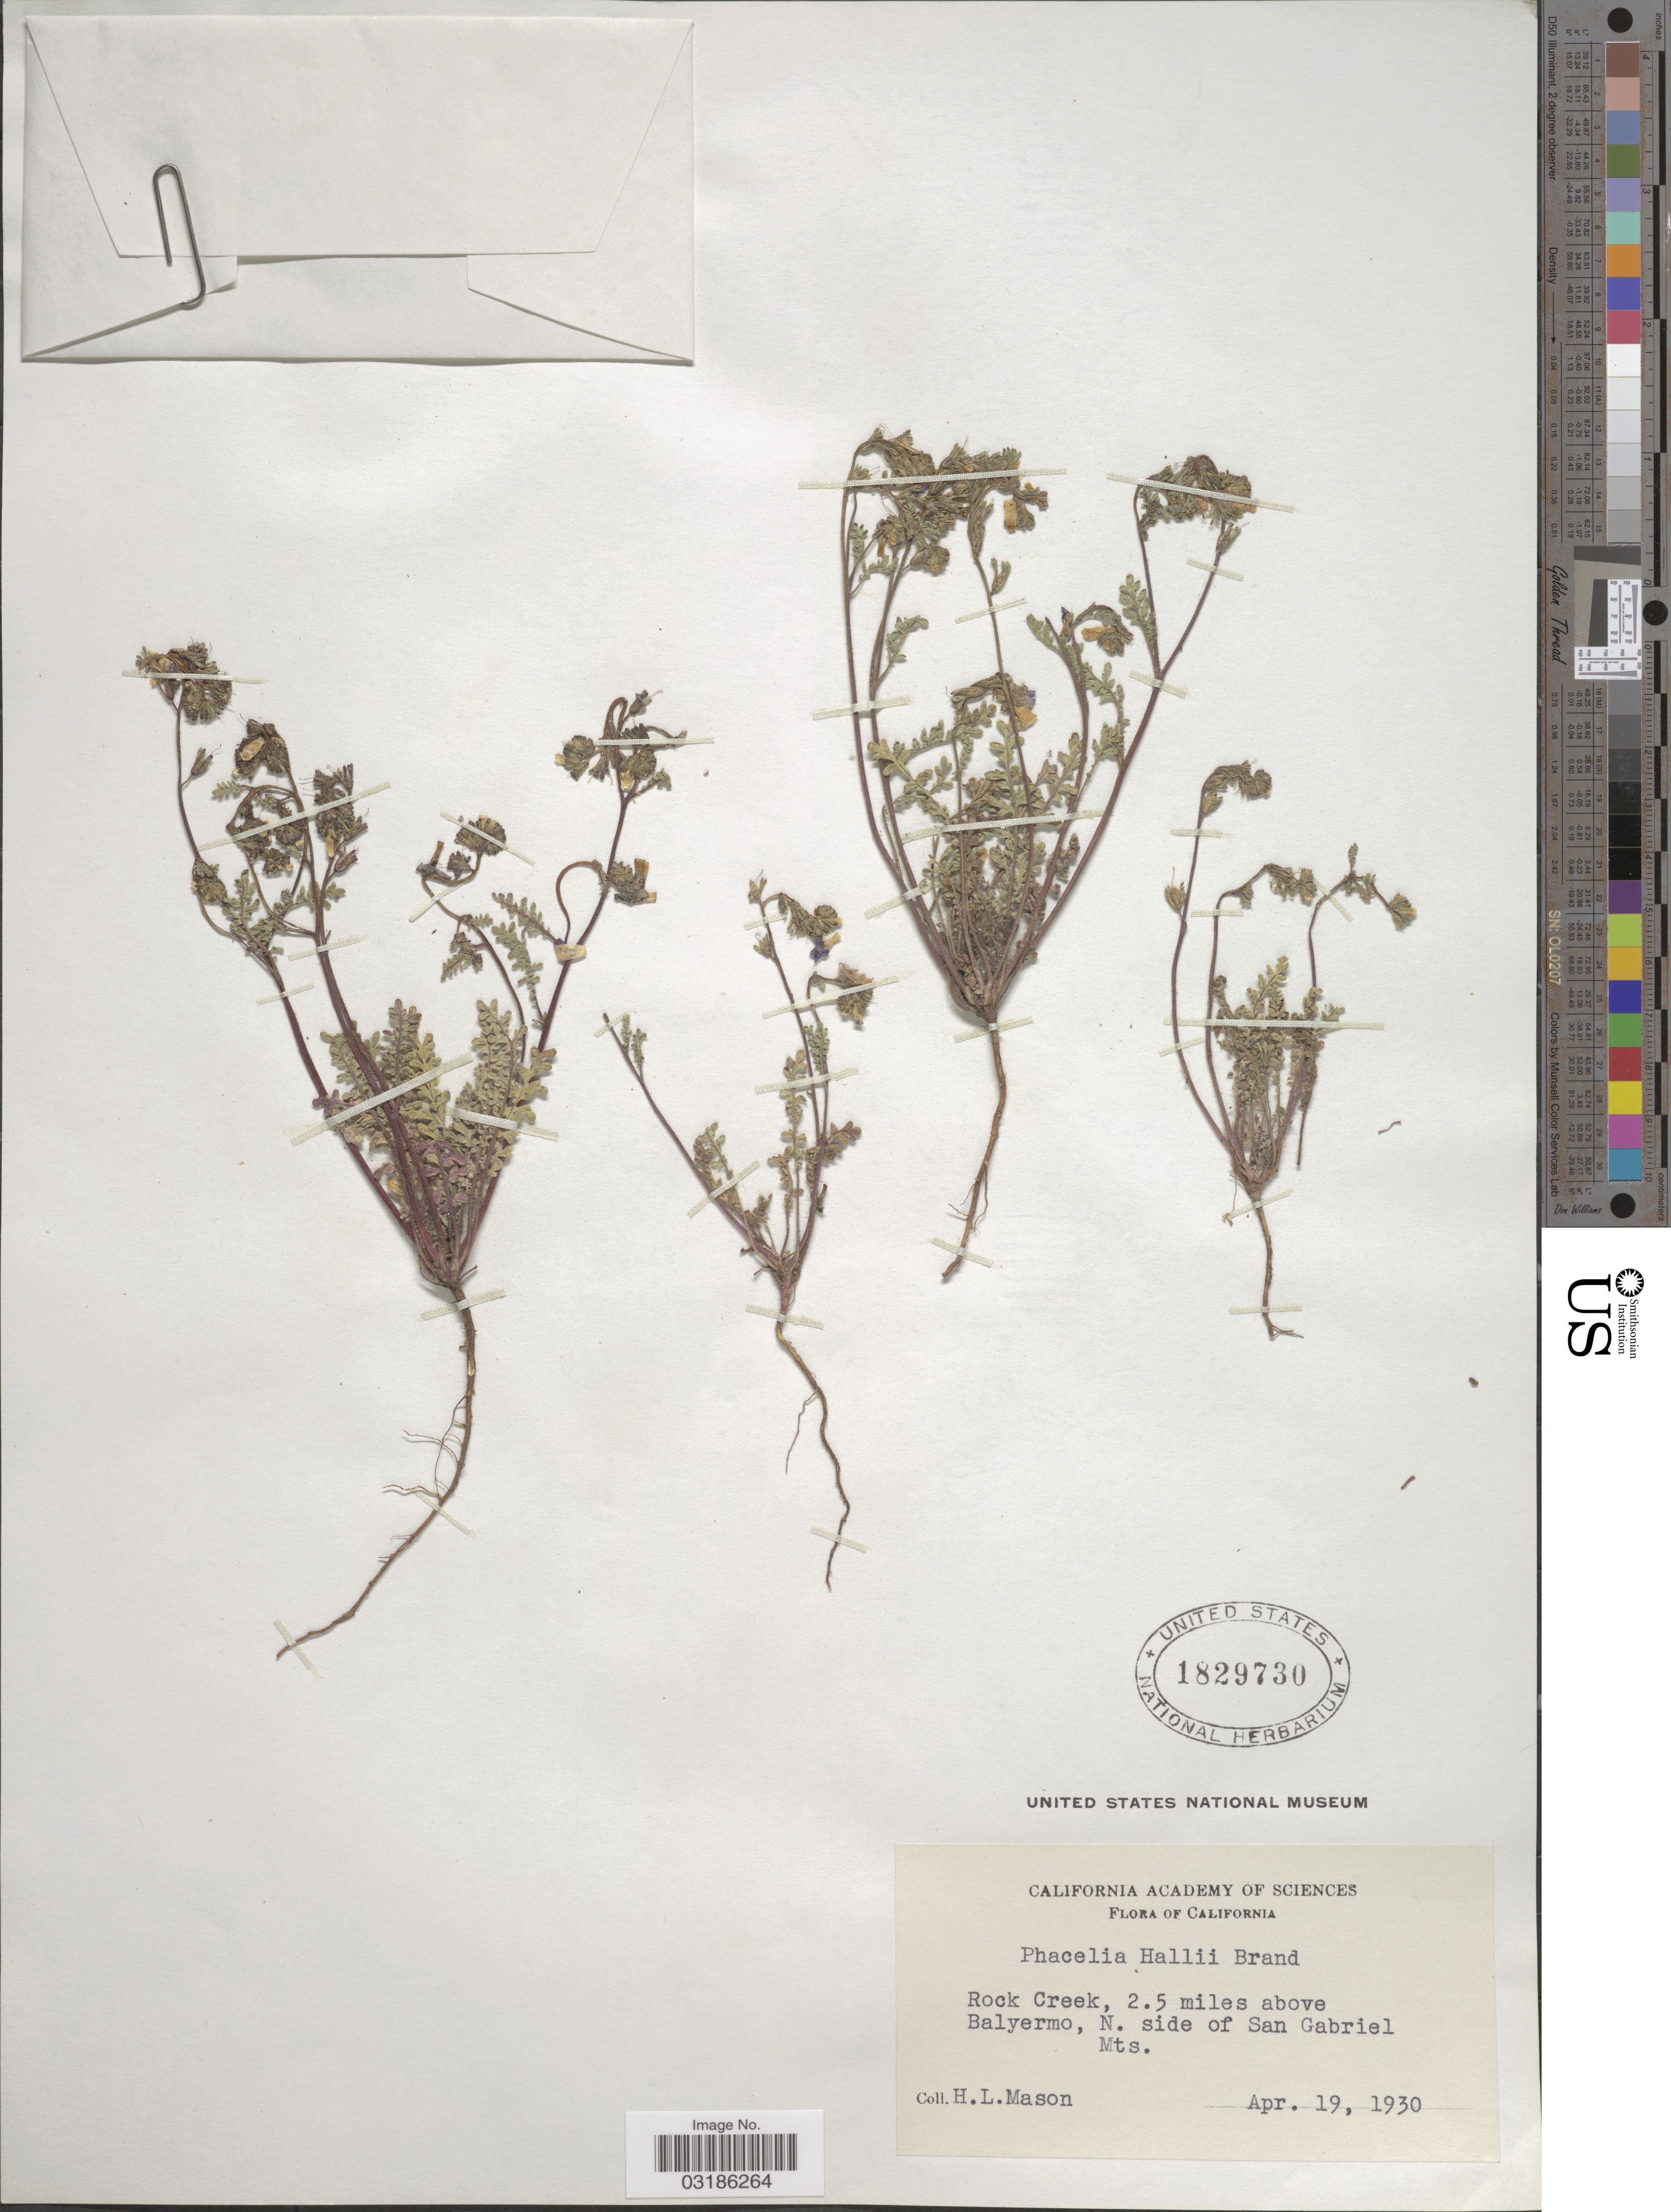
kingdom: Plantae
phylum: Tracheophyta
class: Magnoliopsida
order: Boraginales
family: Hydrophyllaceae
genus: Phacelia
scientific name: Phacelia fremontii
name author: Torr.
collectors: H. L. Mason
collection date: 1930-04-19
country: United States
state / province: California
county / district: Los Angeles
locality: Rock Creek, 2.5 miles above Balyermo, N. side of San Gabriel Mts.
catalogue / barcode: US 1829730